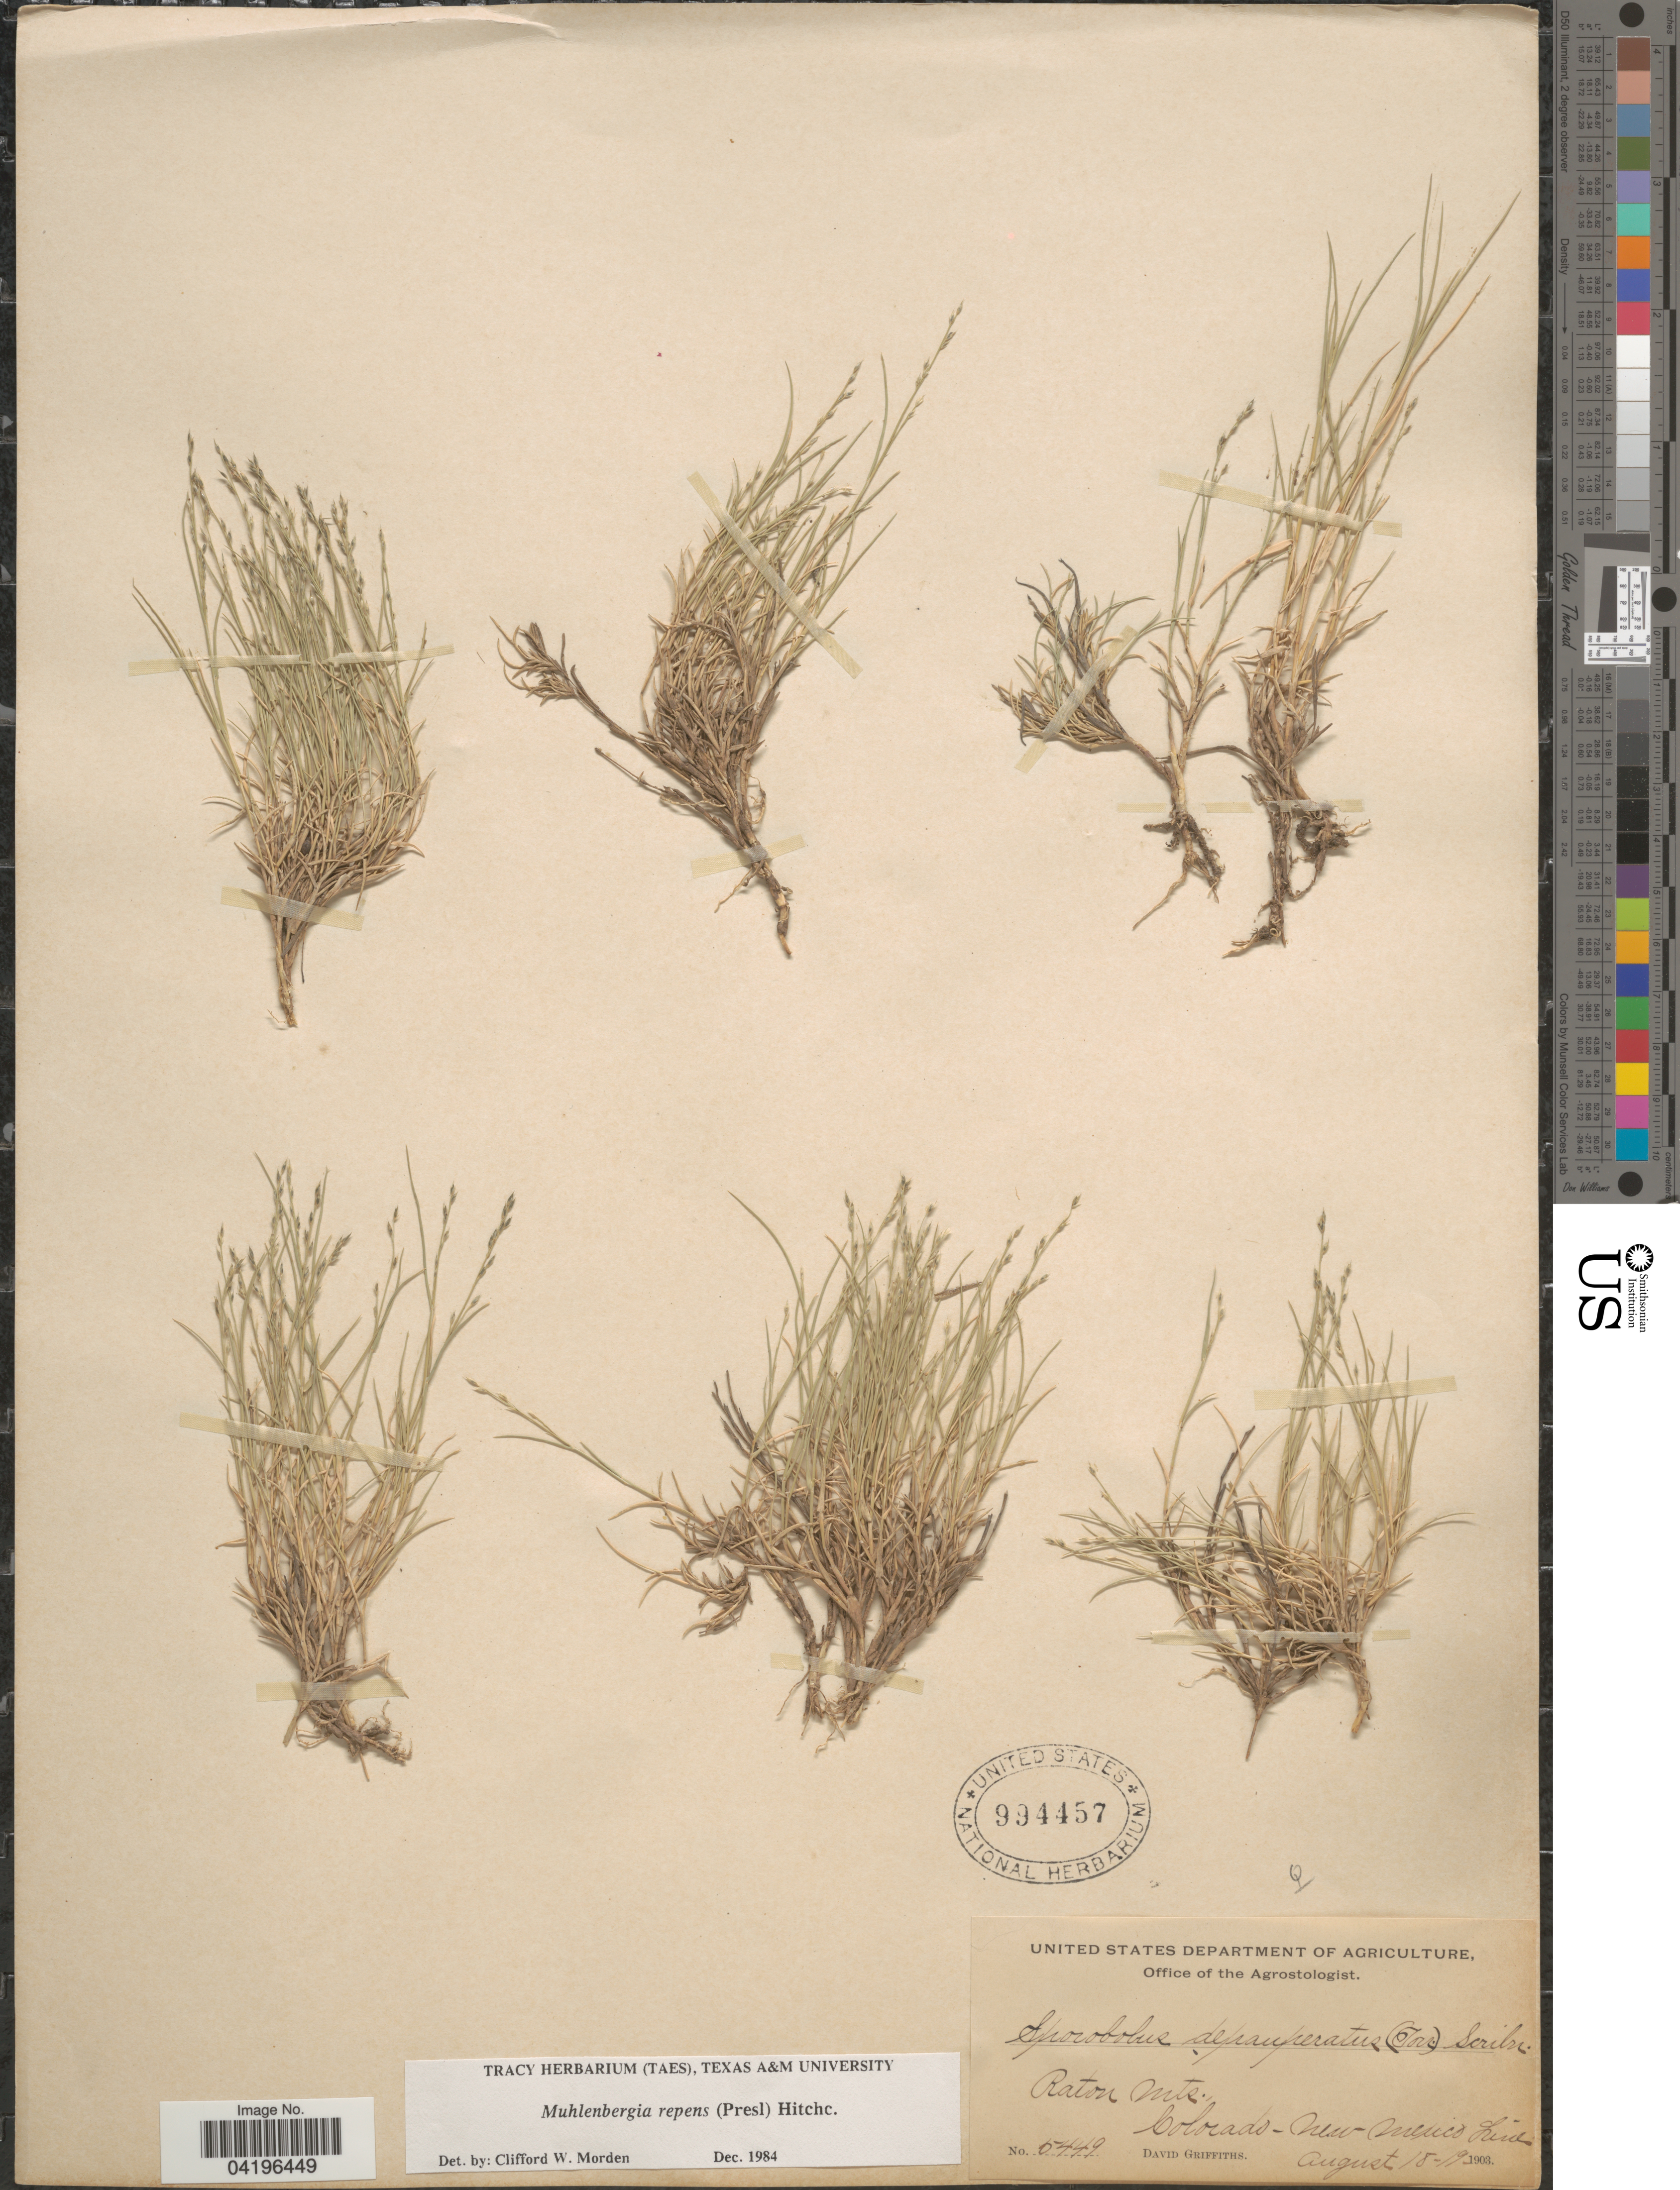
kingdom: Plantae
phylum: Tracheophyta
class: Liliopsida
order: Poales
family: Poaceae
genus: Muhlenbergia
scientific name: Muhlenbergia repens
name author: (J. Presl) Hitchc.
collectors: D. Griffiths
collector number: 5449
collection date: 1903-08-18/1903-08-19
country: United States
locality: Raton Mts., Colorado-New Mexico Line.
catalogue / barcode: US 994457